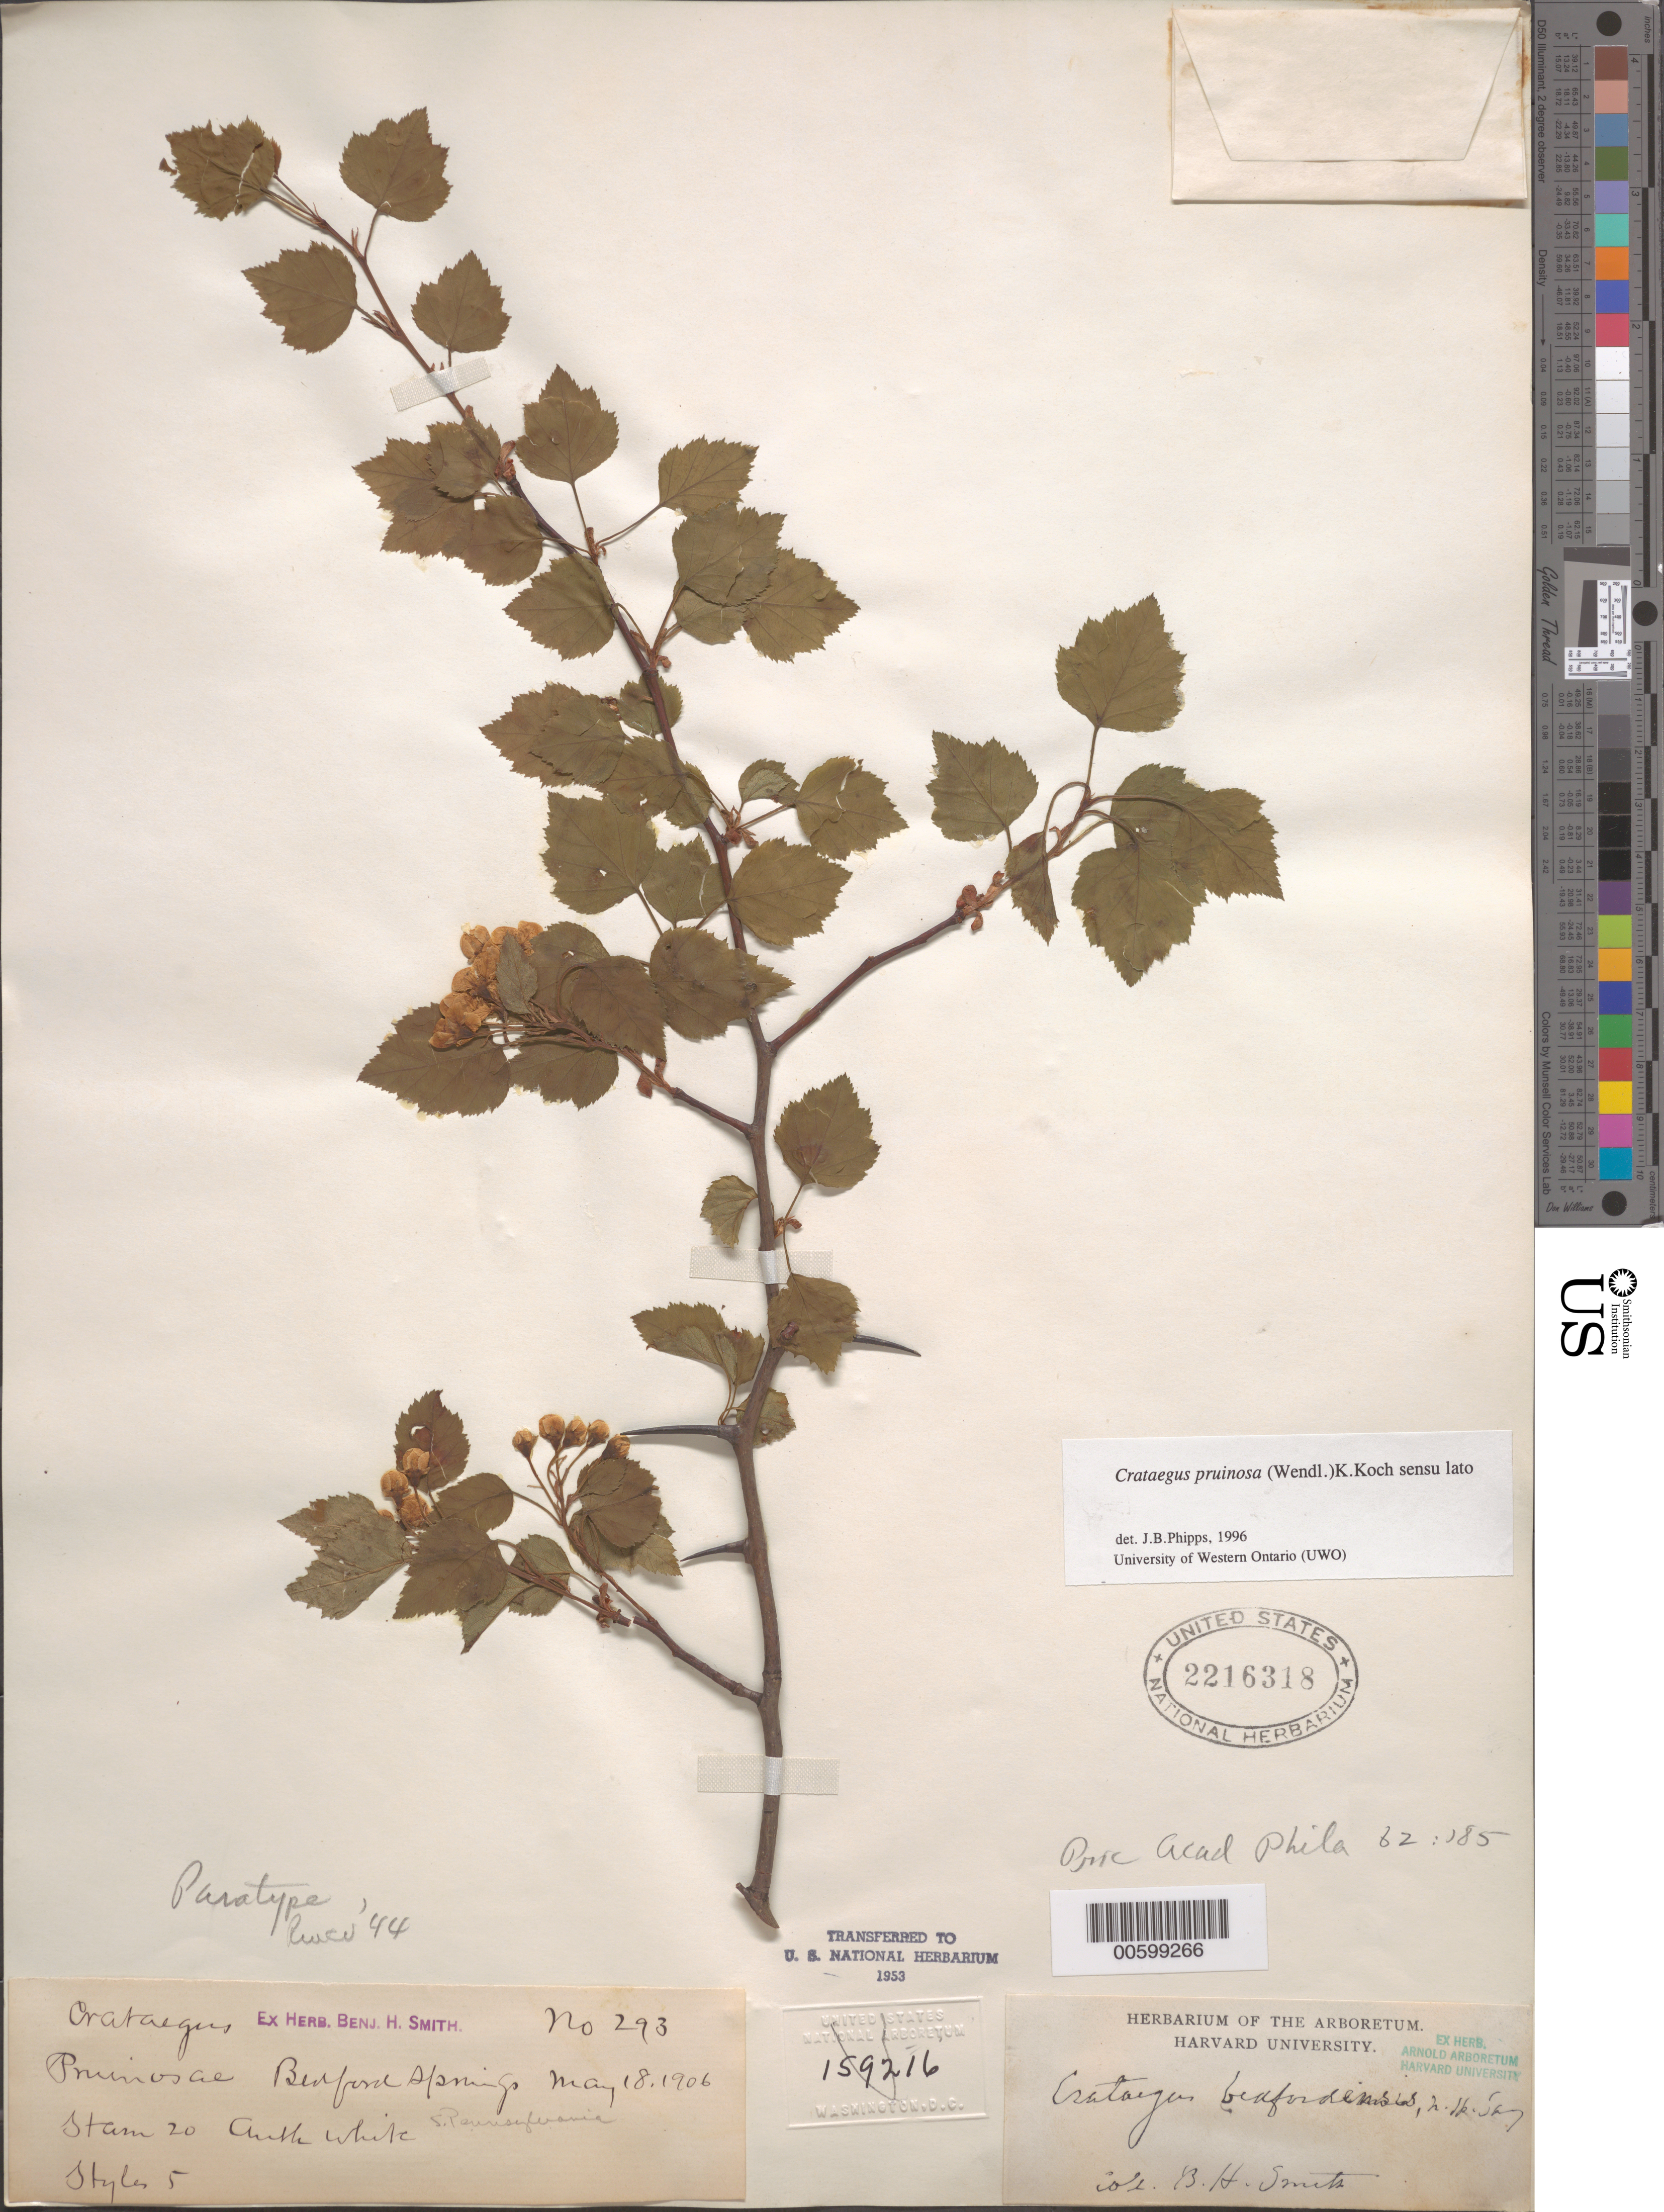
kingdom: Plantae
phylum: Tracheophyta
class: Magnoliopsida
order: Rosales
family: Rosaceae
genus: Crataegus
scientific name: Crataegus pruinosa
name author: (H.L. Wendl.) K. Koch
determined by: Phipps, James B., (UWO), University of Western Ontario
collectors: B. H. Smith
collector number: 293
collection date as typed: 18 May 1906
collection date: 1906-05-18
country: United States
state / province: Pennsylvania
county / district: Bedford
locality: Bedford Springs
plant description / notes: Paratype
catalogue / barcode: US 2216318